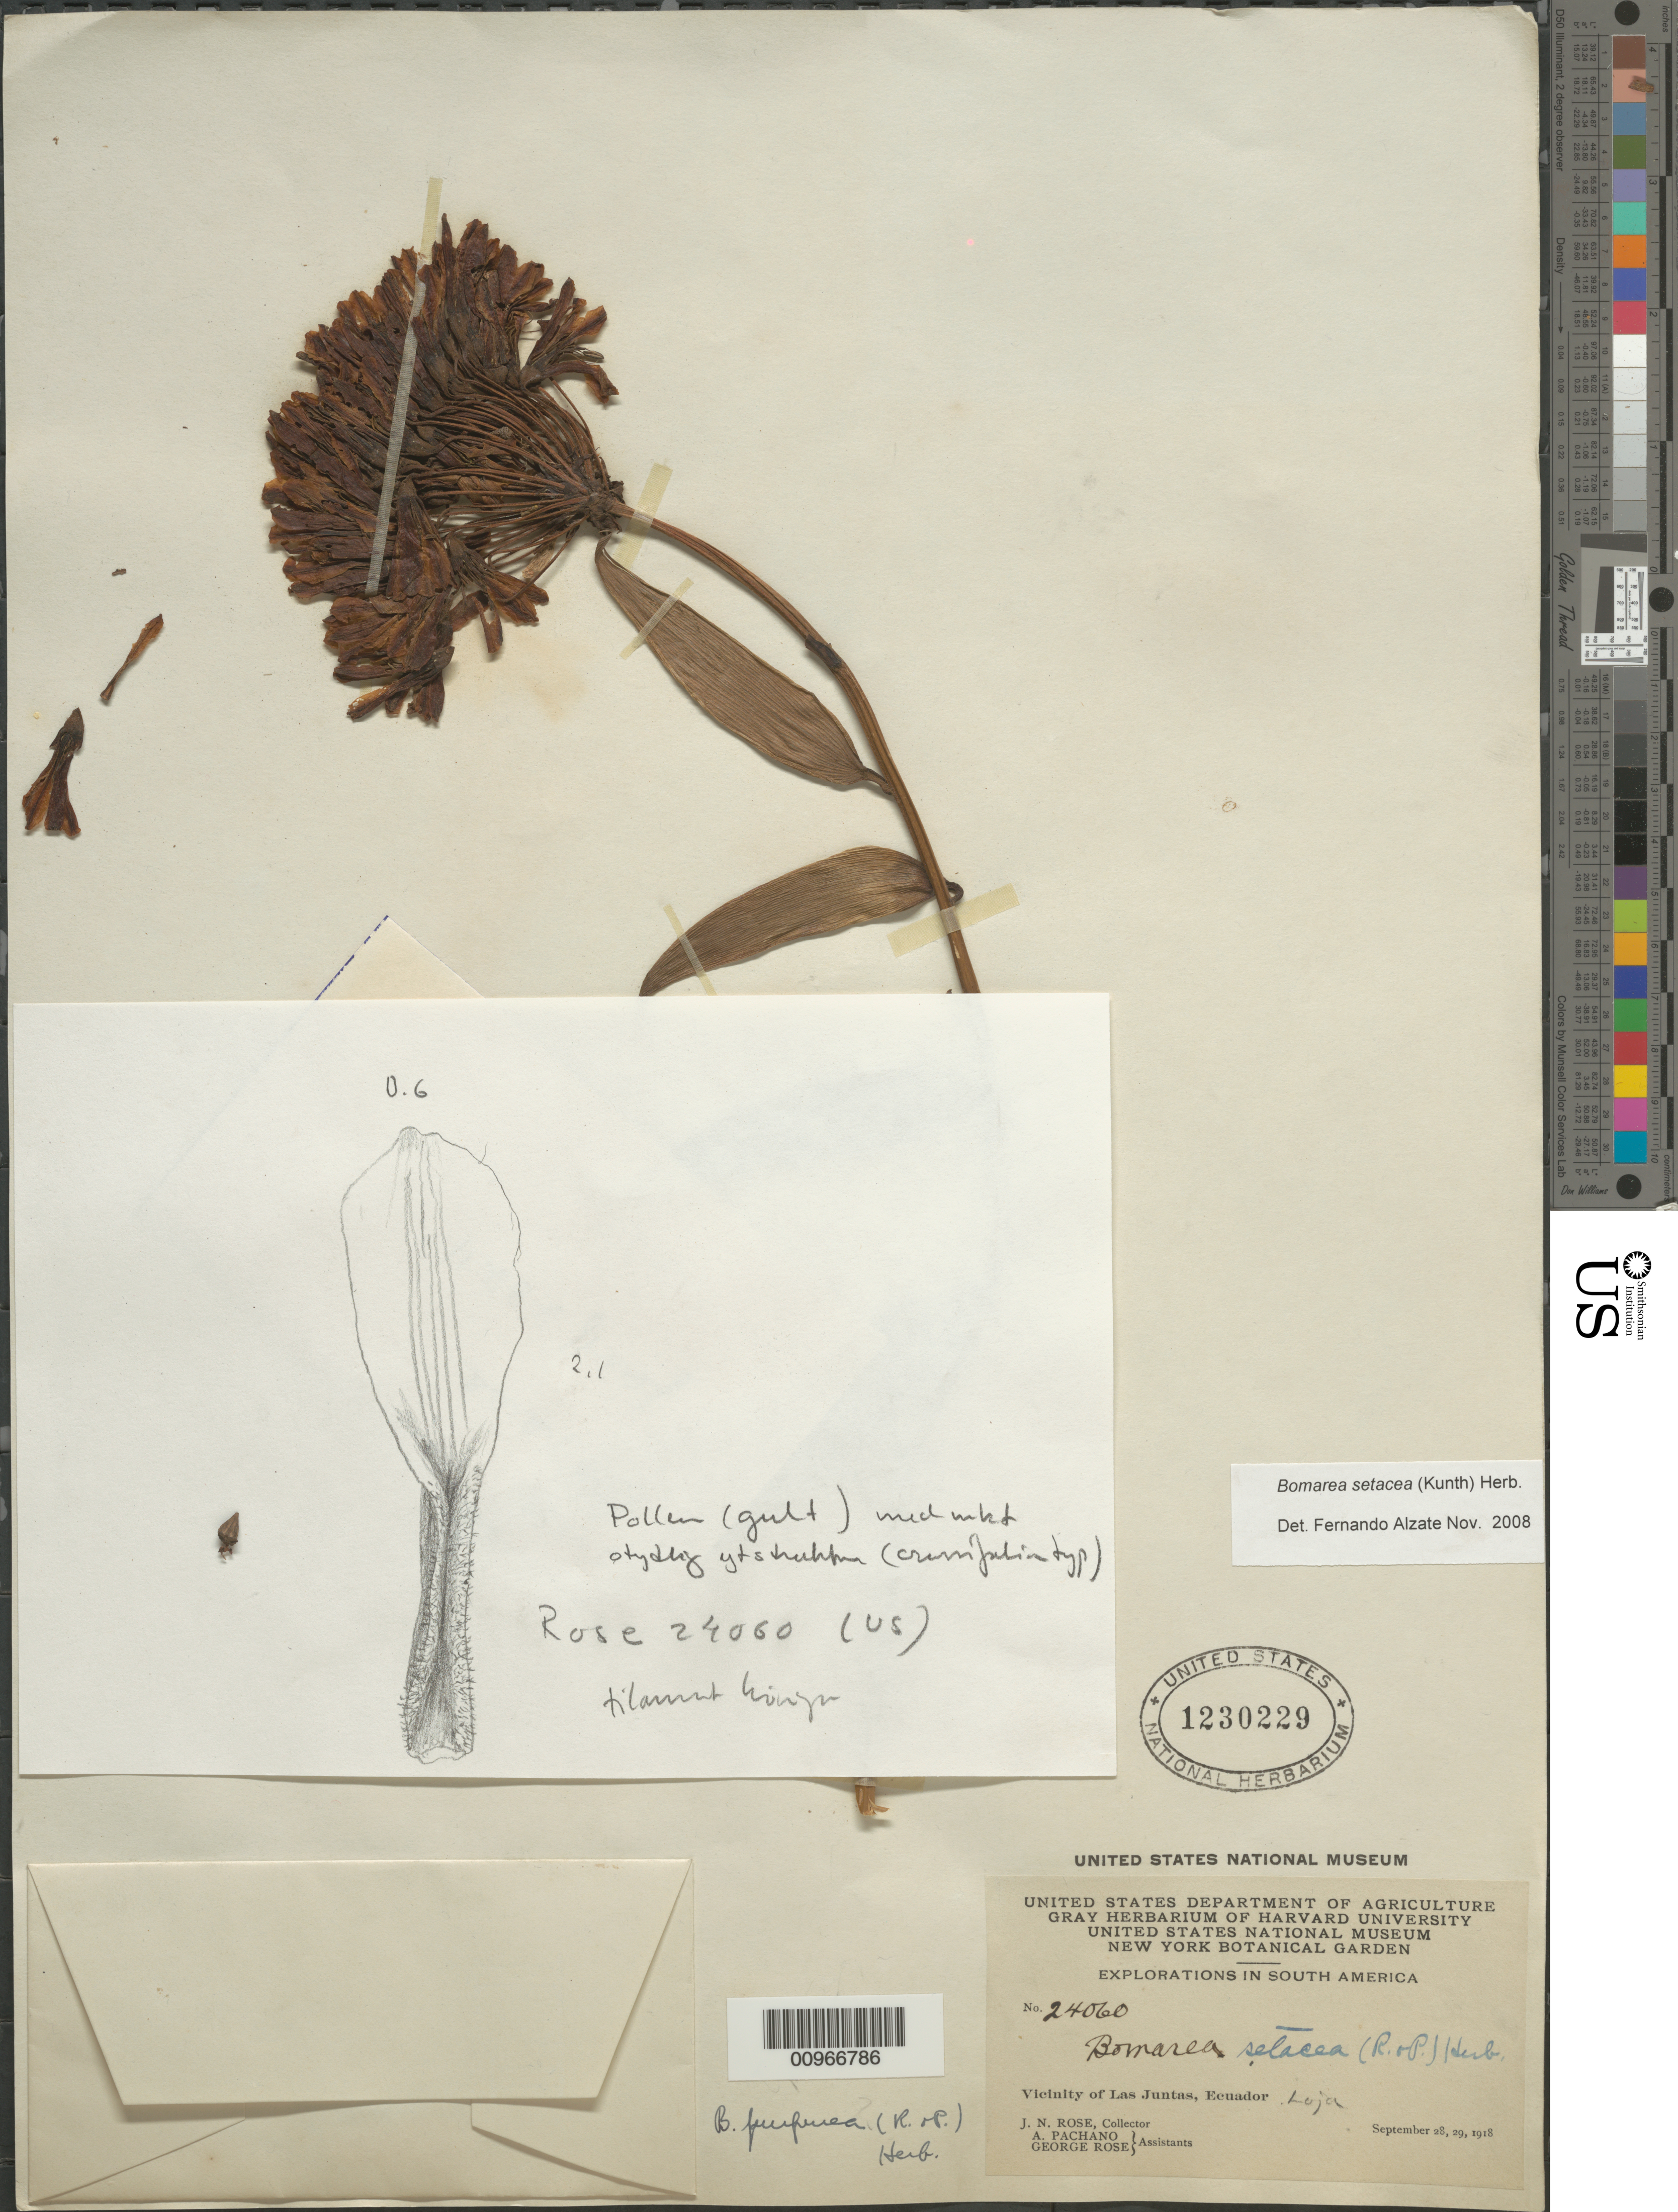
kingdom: Plantae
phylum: Tracheophyta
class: Liliopsida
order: Liliales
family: Alstroemeriaceae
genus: Bomarea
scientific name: Bomarea setacea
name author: (Ruiz & Pav.) Herb.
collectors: J. N. Rose, A. Pachano & G. Rose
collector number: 24060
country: Ecuador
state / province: Loja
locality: Las Juntas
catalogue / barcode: US 1230229